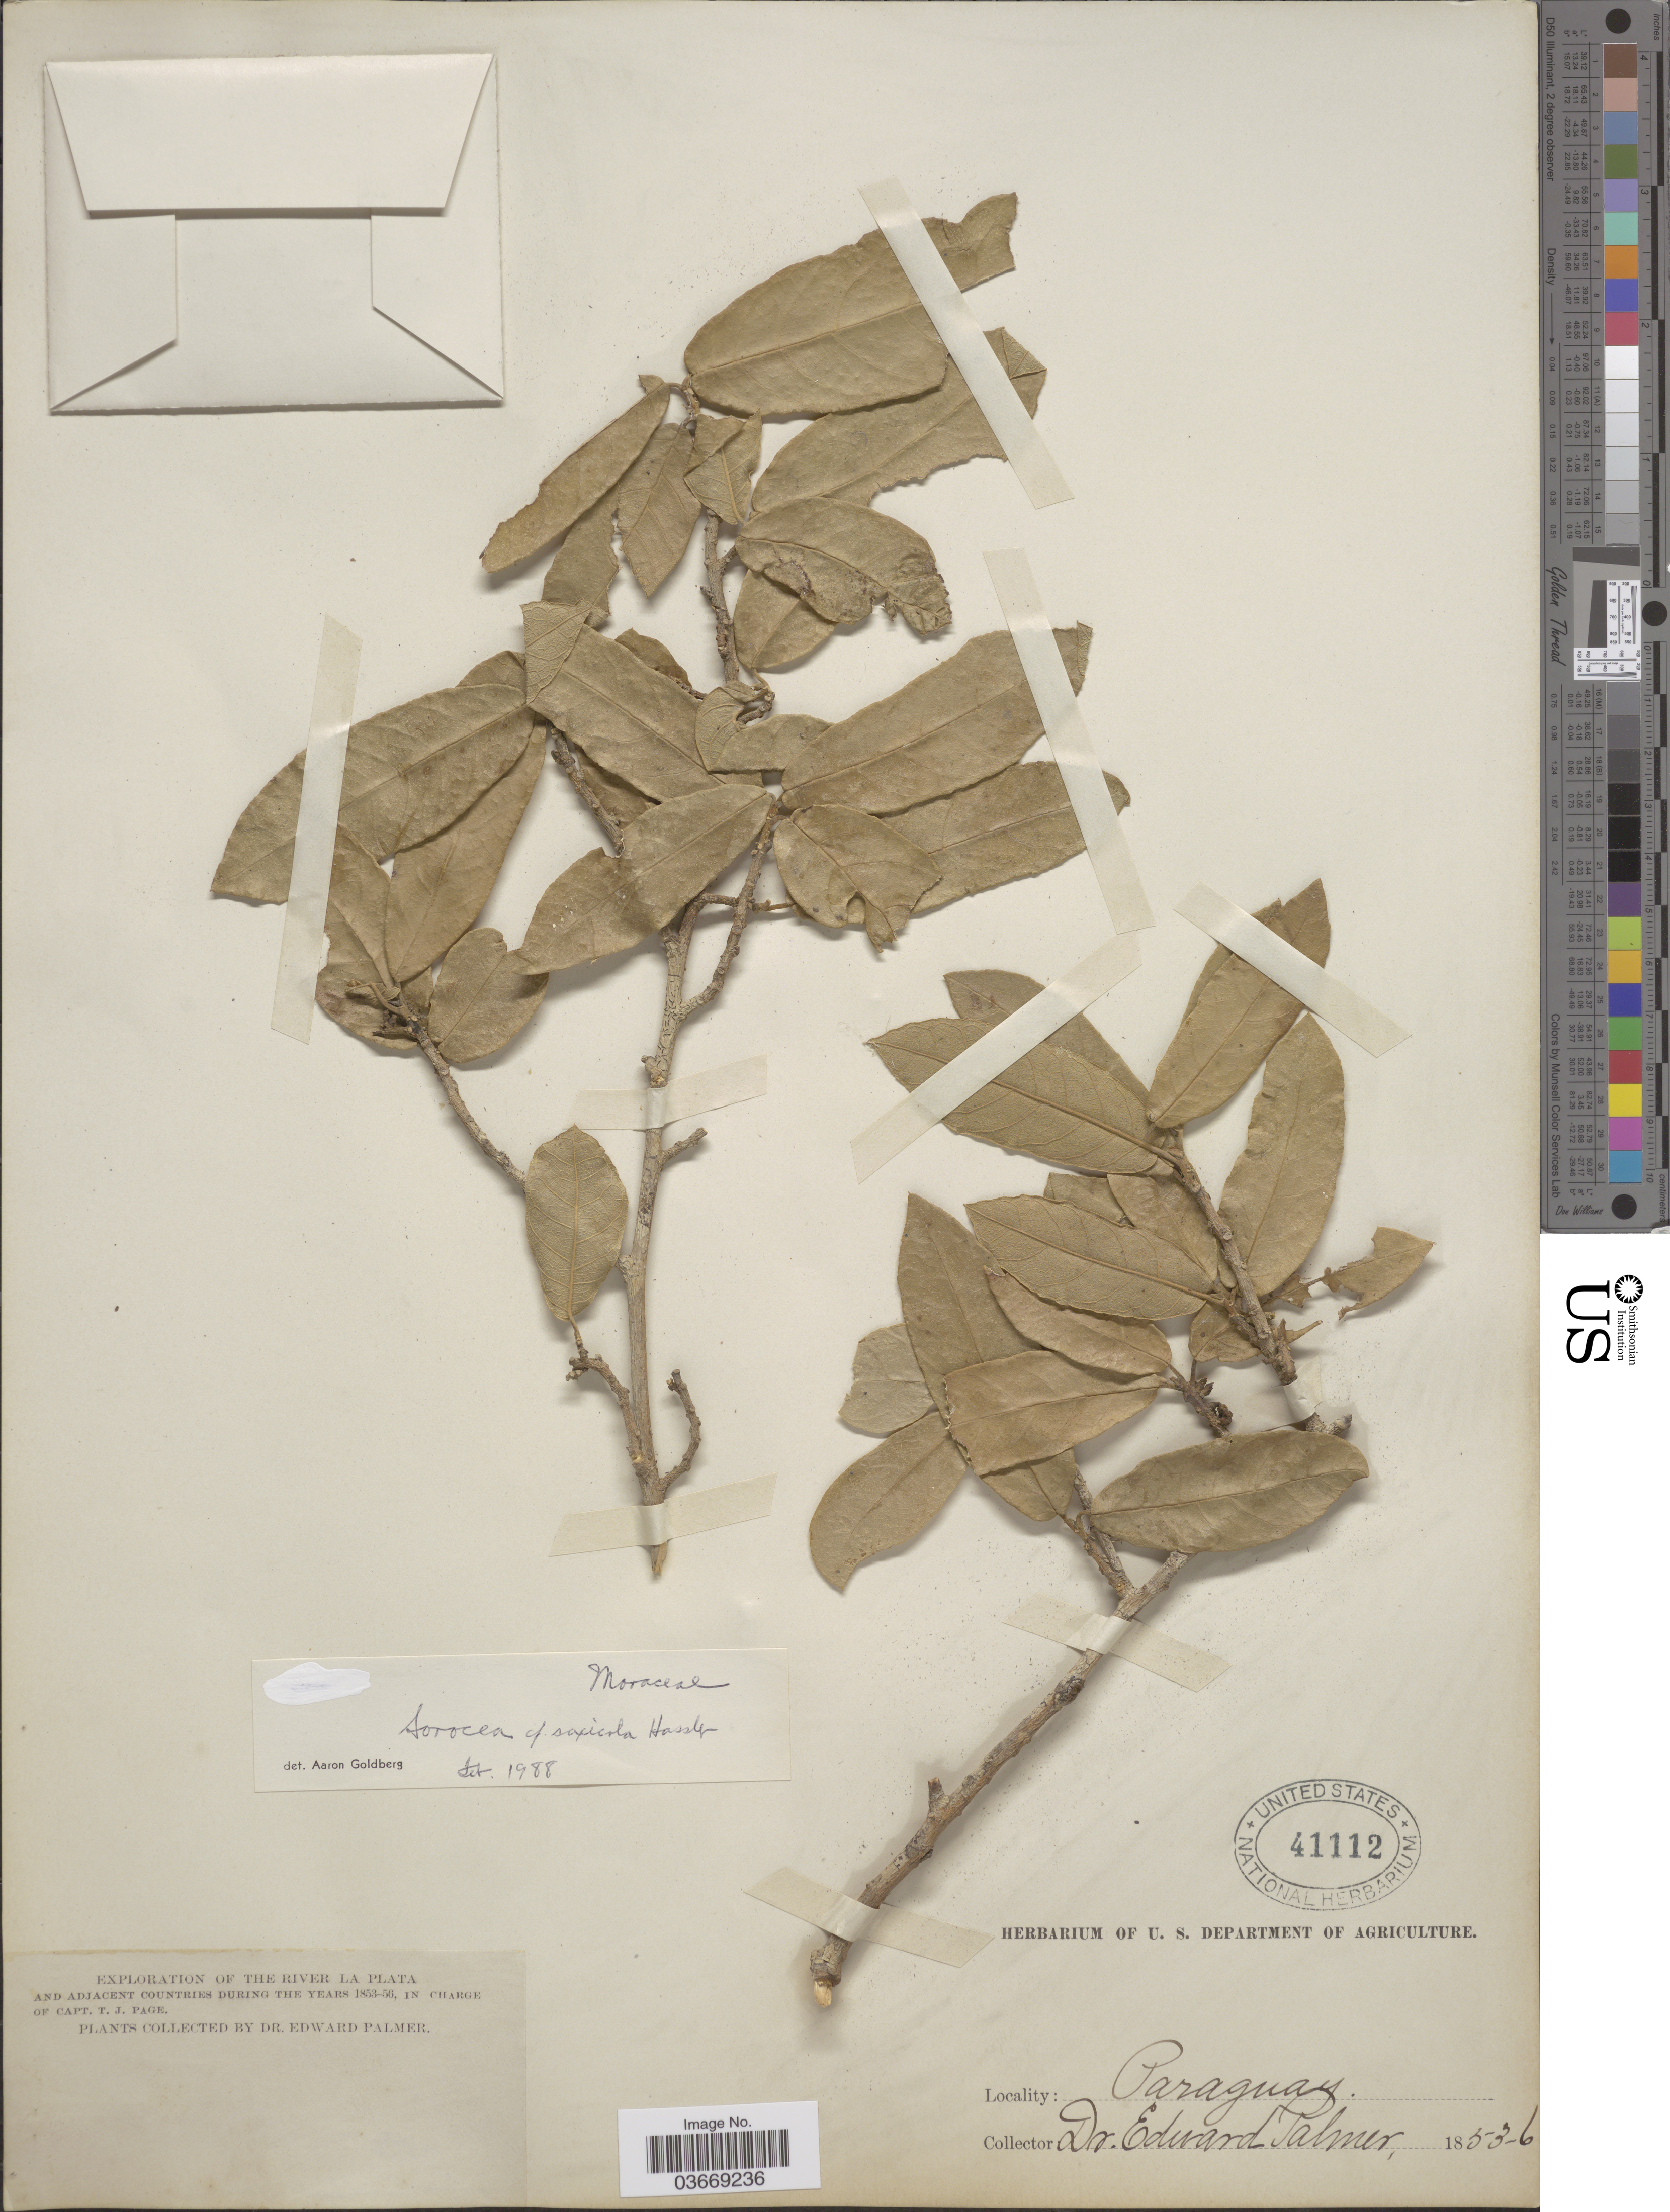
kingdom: Plantae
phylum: Tracheophyta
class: Magnoliopsida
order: Rosales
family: Moraceae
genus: Sorocea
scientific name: Sorocea saxicola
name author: Hassl.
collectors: E. Palmer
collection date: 1853/1856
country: Paraguay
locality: The River La Plata.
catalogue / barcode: US 41112